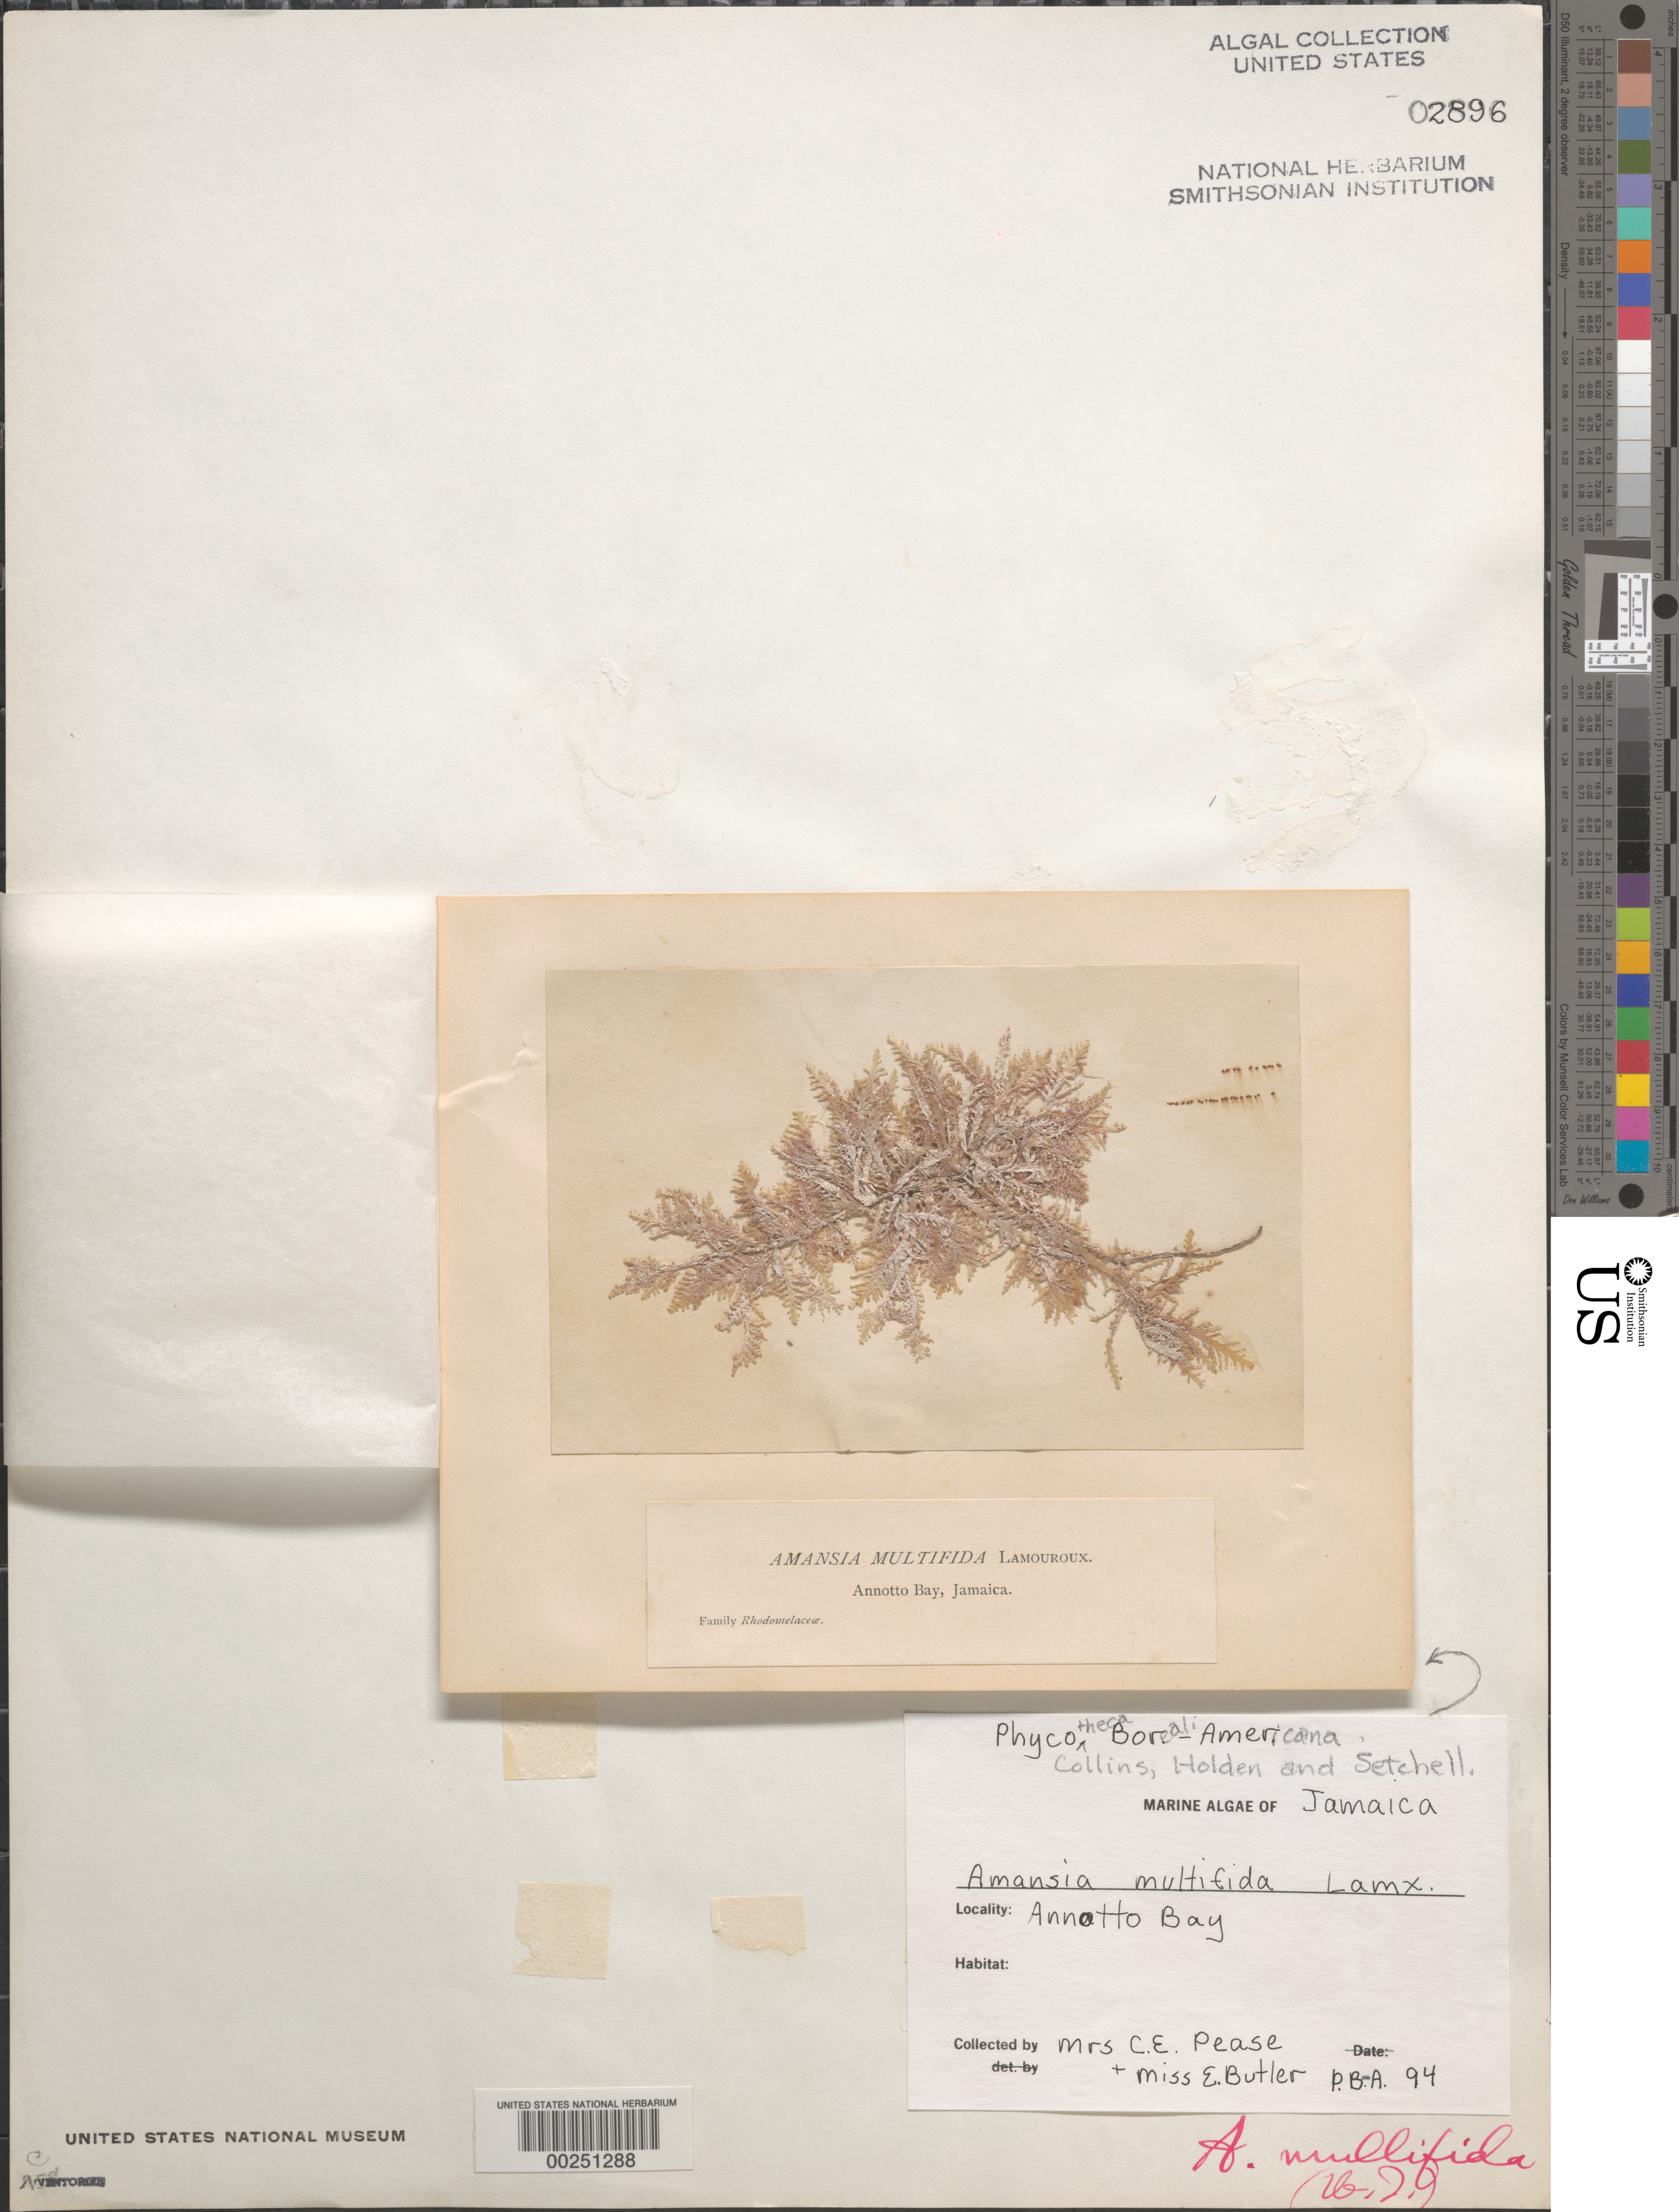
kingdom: Plantae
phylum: Rhodophyta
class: Florideophyceae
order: Ceramiales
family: Rhodomelaceae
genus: Amansia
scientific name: Amansia multifida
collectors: C. Pease & E. Butler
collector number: PB-A 94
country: Jamaica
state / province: Saint Mary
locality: Annotto Bay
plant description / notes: Collins, Holden & Setchell, Phycotheca Boreali-Americana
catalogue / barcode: US 2896